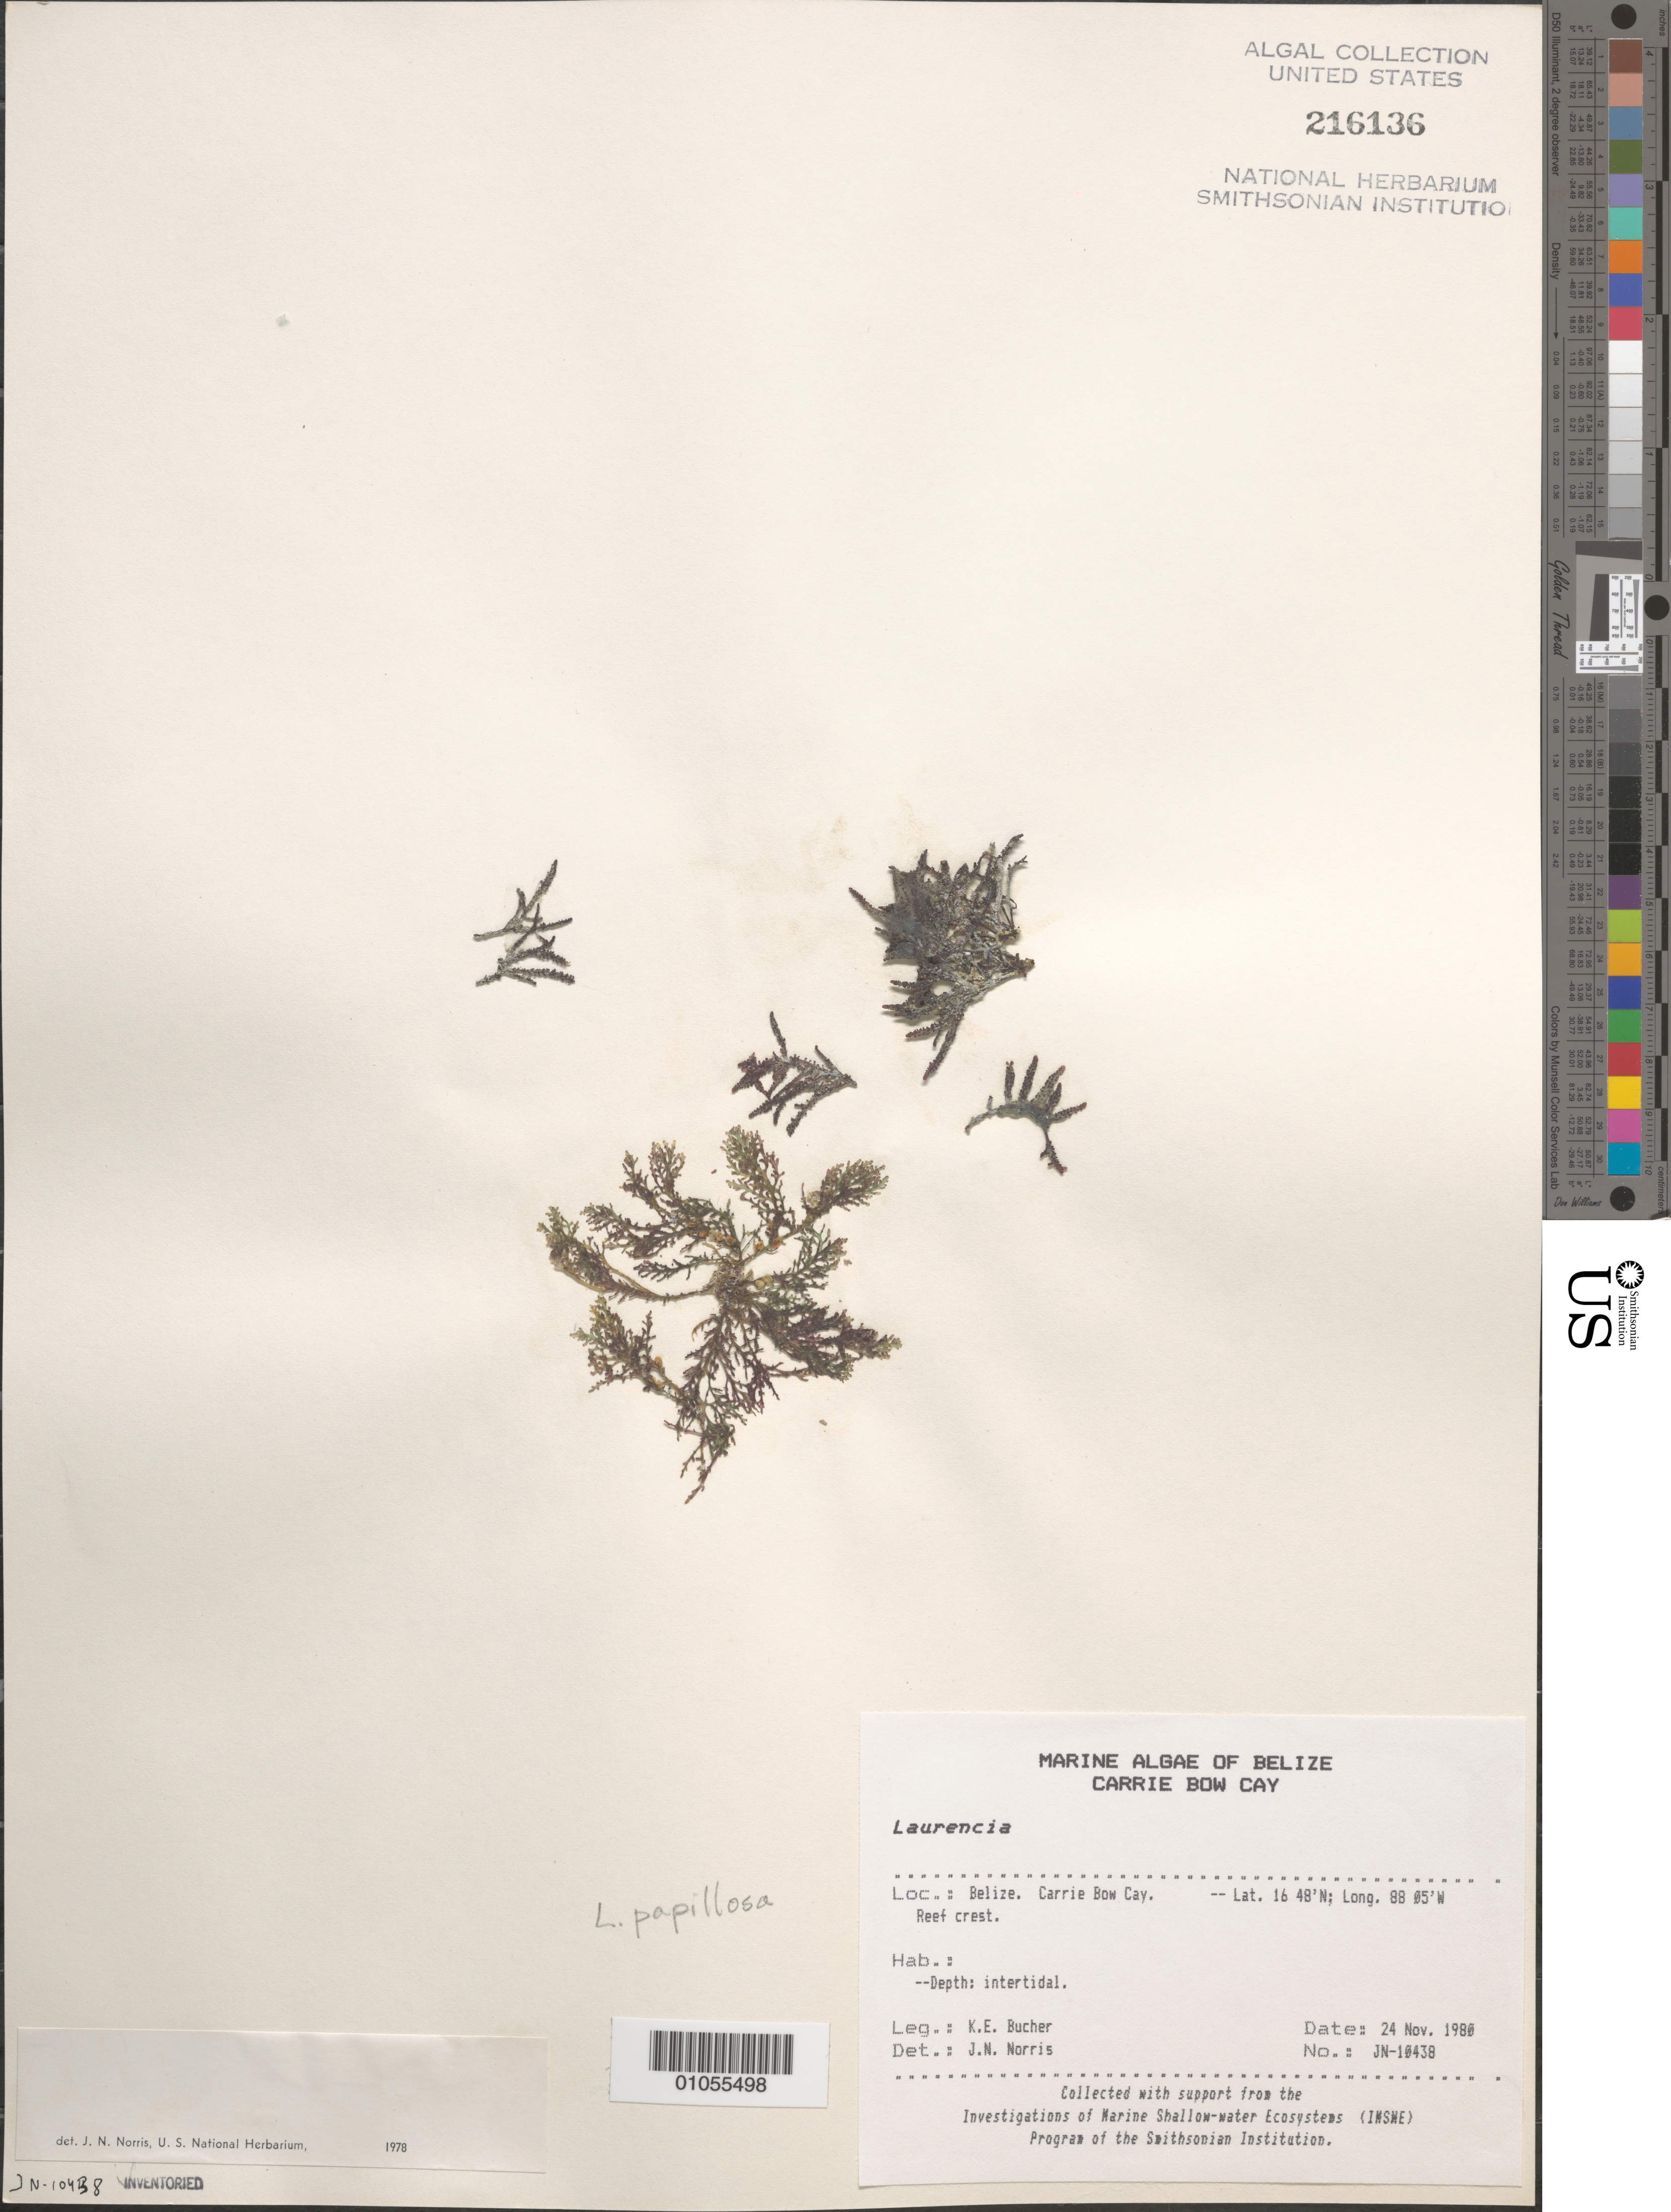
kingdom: Plantae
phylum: Rhodophyta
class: Florideophyceae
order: Ceramiales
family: Rhodomelaceae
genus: Palisada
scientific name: Palisada perforata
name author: (Bory) K.W. Nam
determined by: Algae name updating Project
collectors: K. E. Bucher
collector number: JN-10438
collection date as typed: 24 Nov 1980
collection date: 1980-11-24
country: Belize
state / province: Stann Creek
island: Carrie Bow Cay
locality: Reef crest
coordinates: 16 48'N, 88 05'W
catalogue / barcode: US 216136